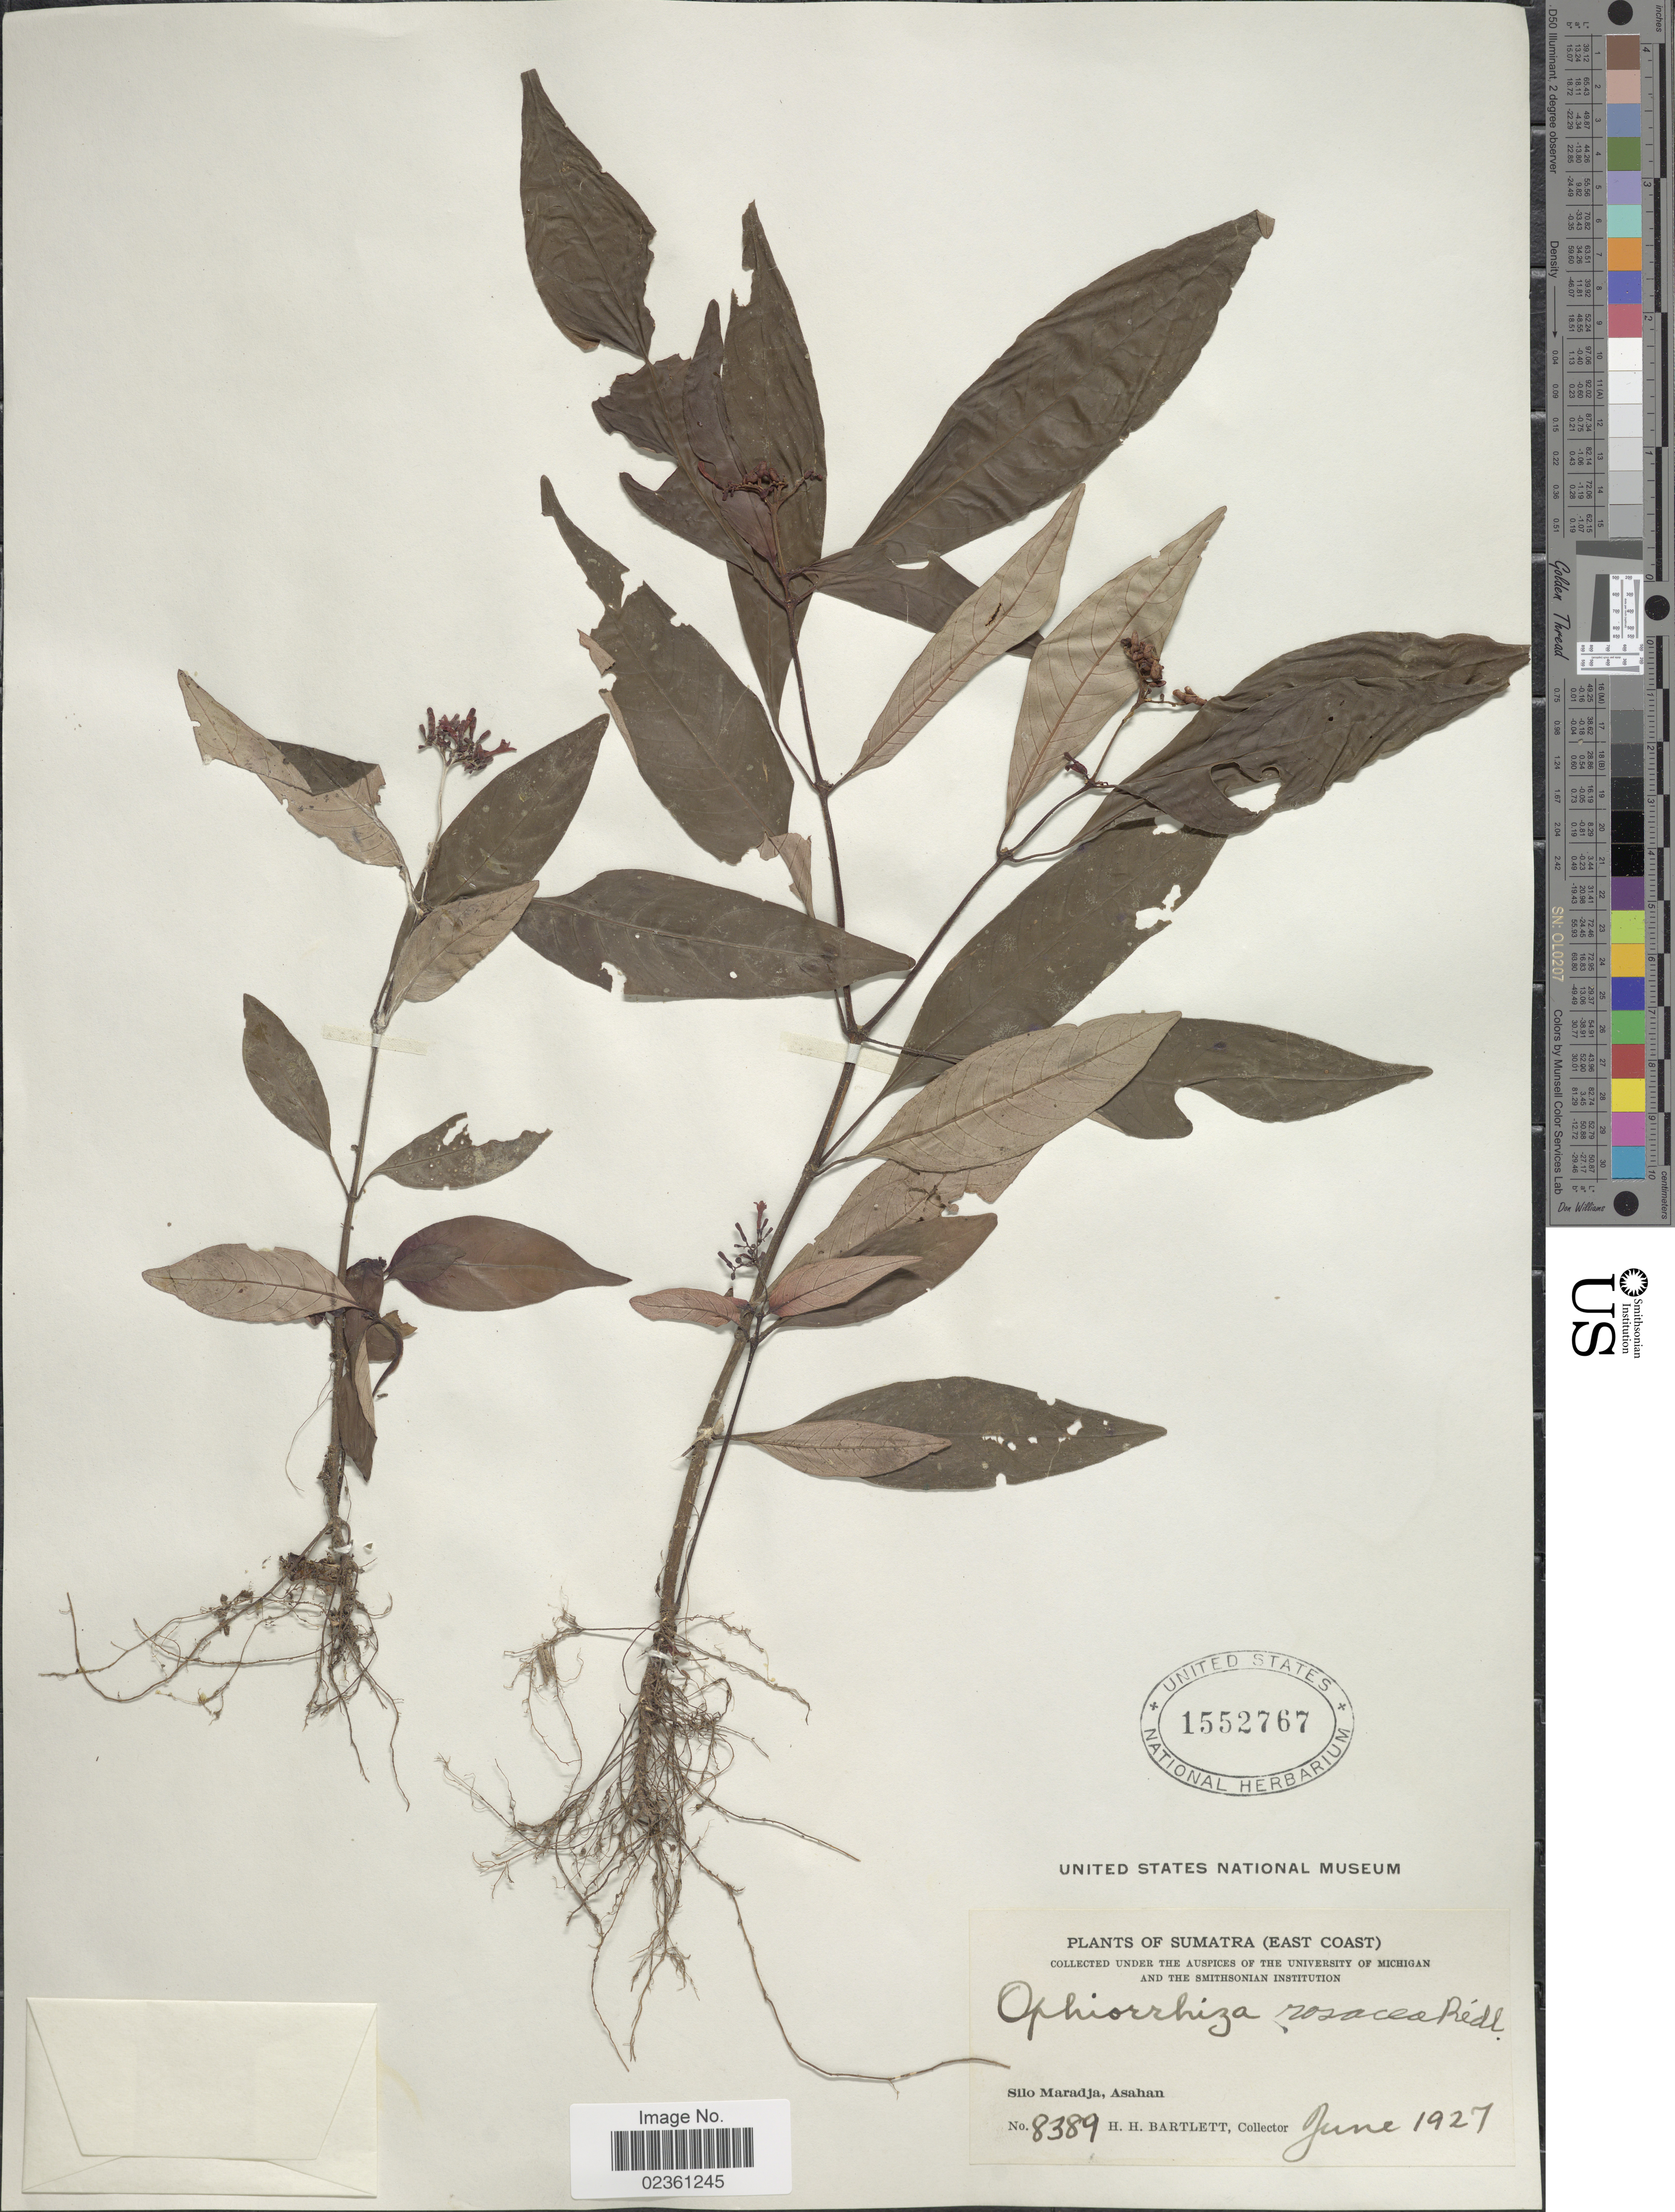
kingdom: Plantae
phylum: Tracheophyta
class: Magnoliopsida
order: Gentianales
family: Rubiaceae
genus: Ophiorrhiza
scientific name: Ophiorrhiza rosacea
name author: Ridl.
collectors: H. H. Bartlett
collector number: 8389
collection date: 1927-06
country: Indonesia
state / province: Sumatra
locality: (East Coast), Silo Maradja, Asahan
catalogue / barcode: US 1552767